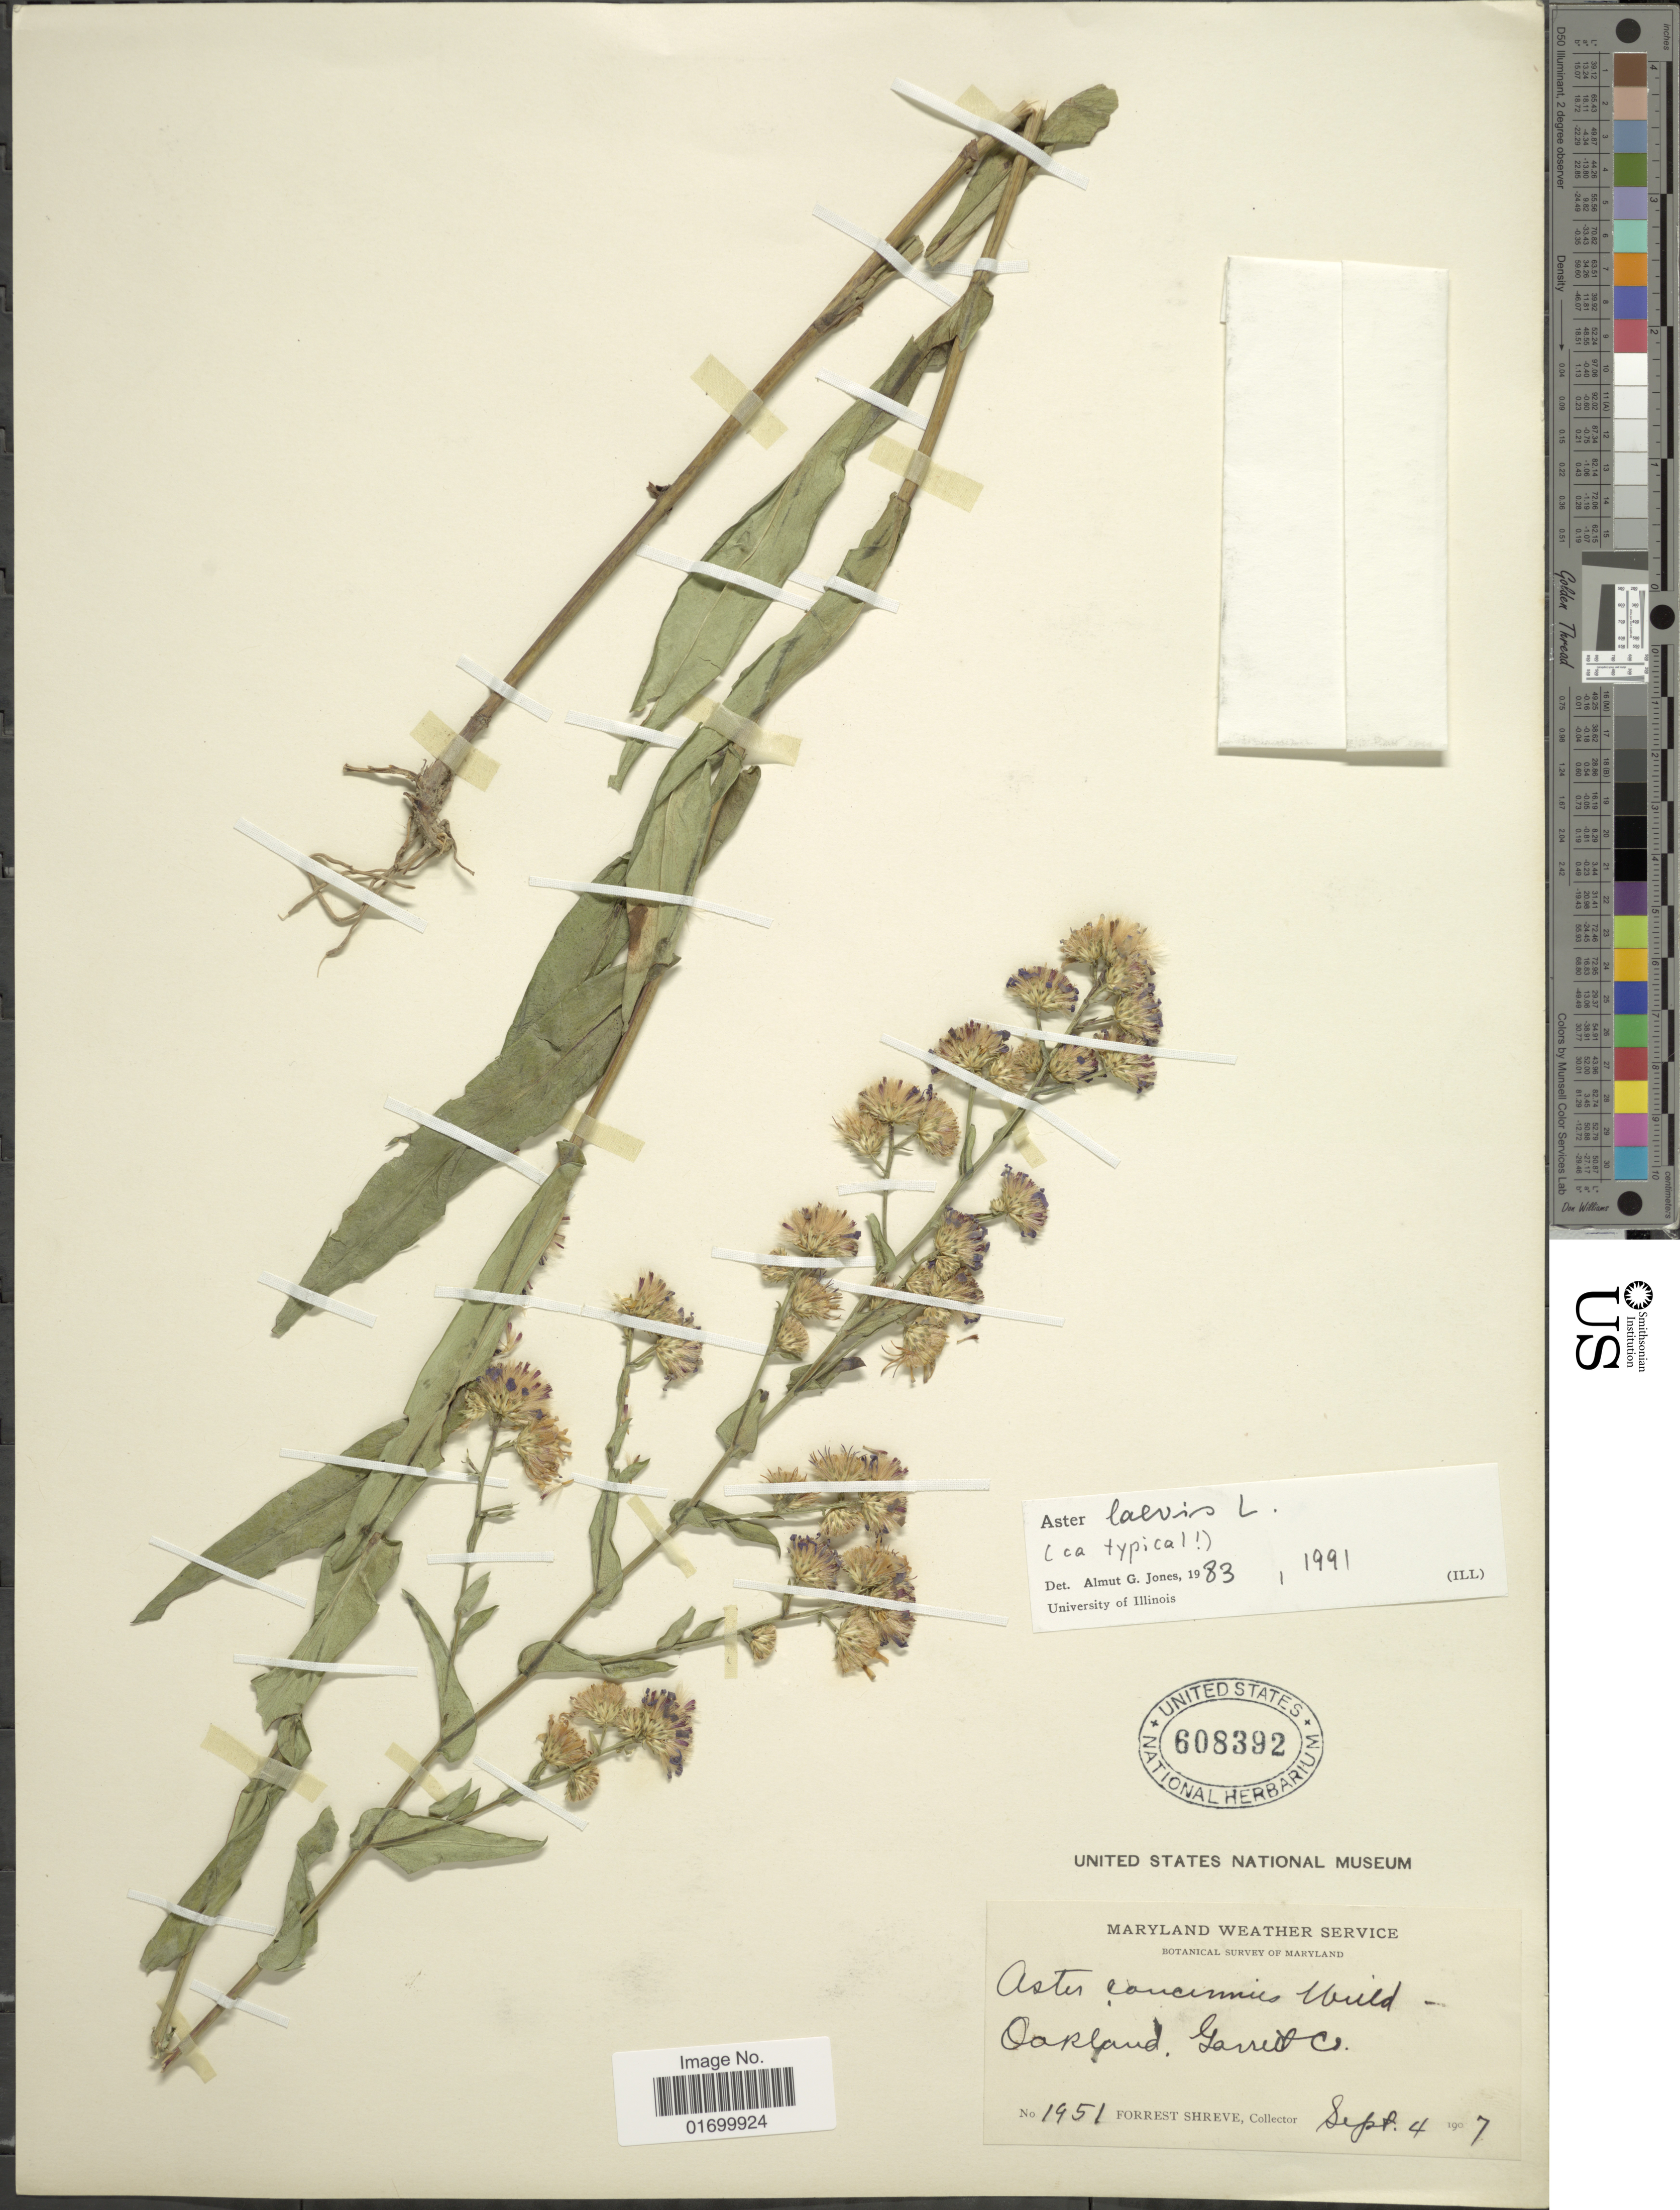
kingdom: Plantae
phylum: Tracheophyta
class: Magnoliopsida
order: Asterales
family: Asteraceae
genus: Symphyotrichum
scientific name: Symphyotrichum laeve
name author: (L.) Á. Löve & D. Löve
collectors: F. Shreve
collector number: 1951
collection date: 1907-09-04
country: United States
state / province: Maryland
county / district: Garrett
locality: Oakland. Garrett Co.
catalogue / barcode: US 608392